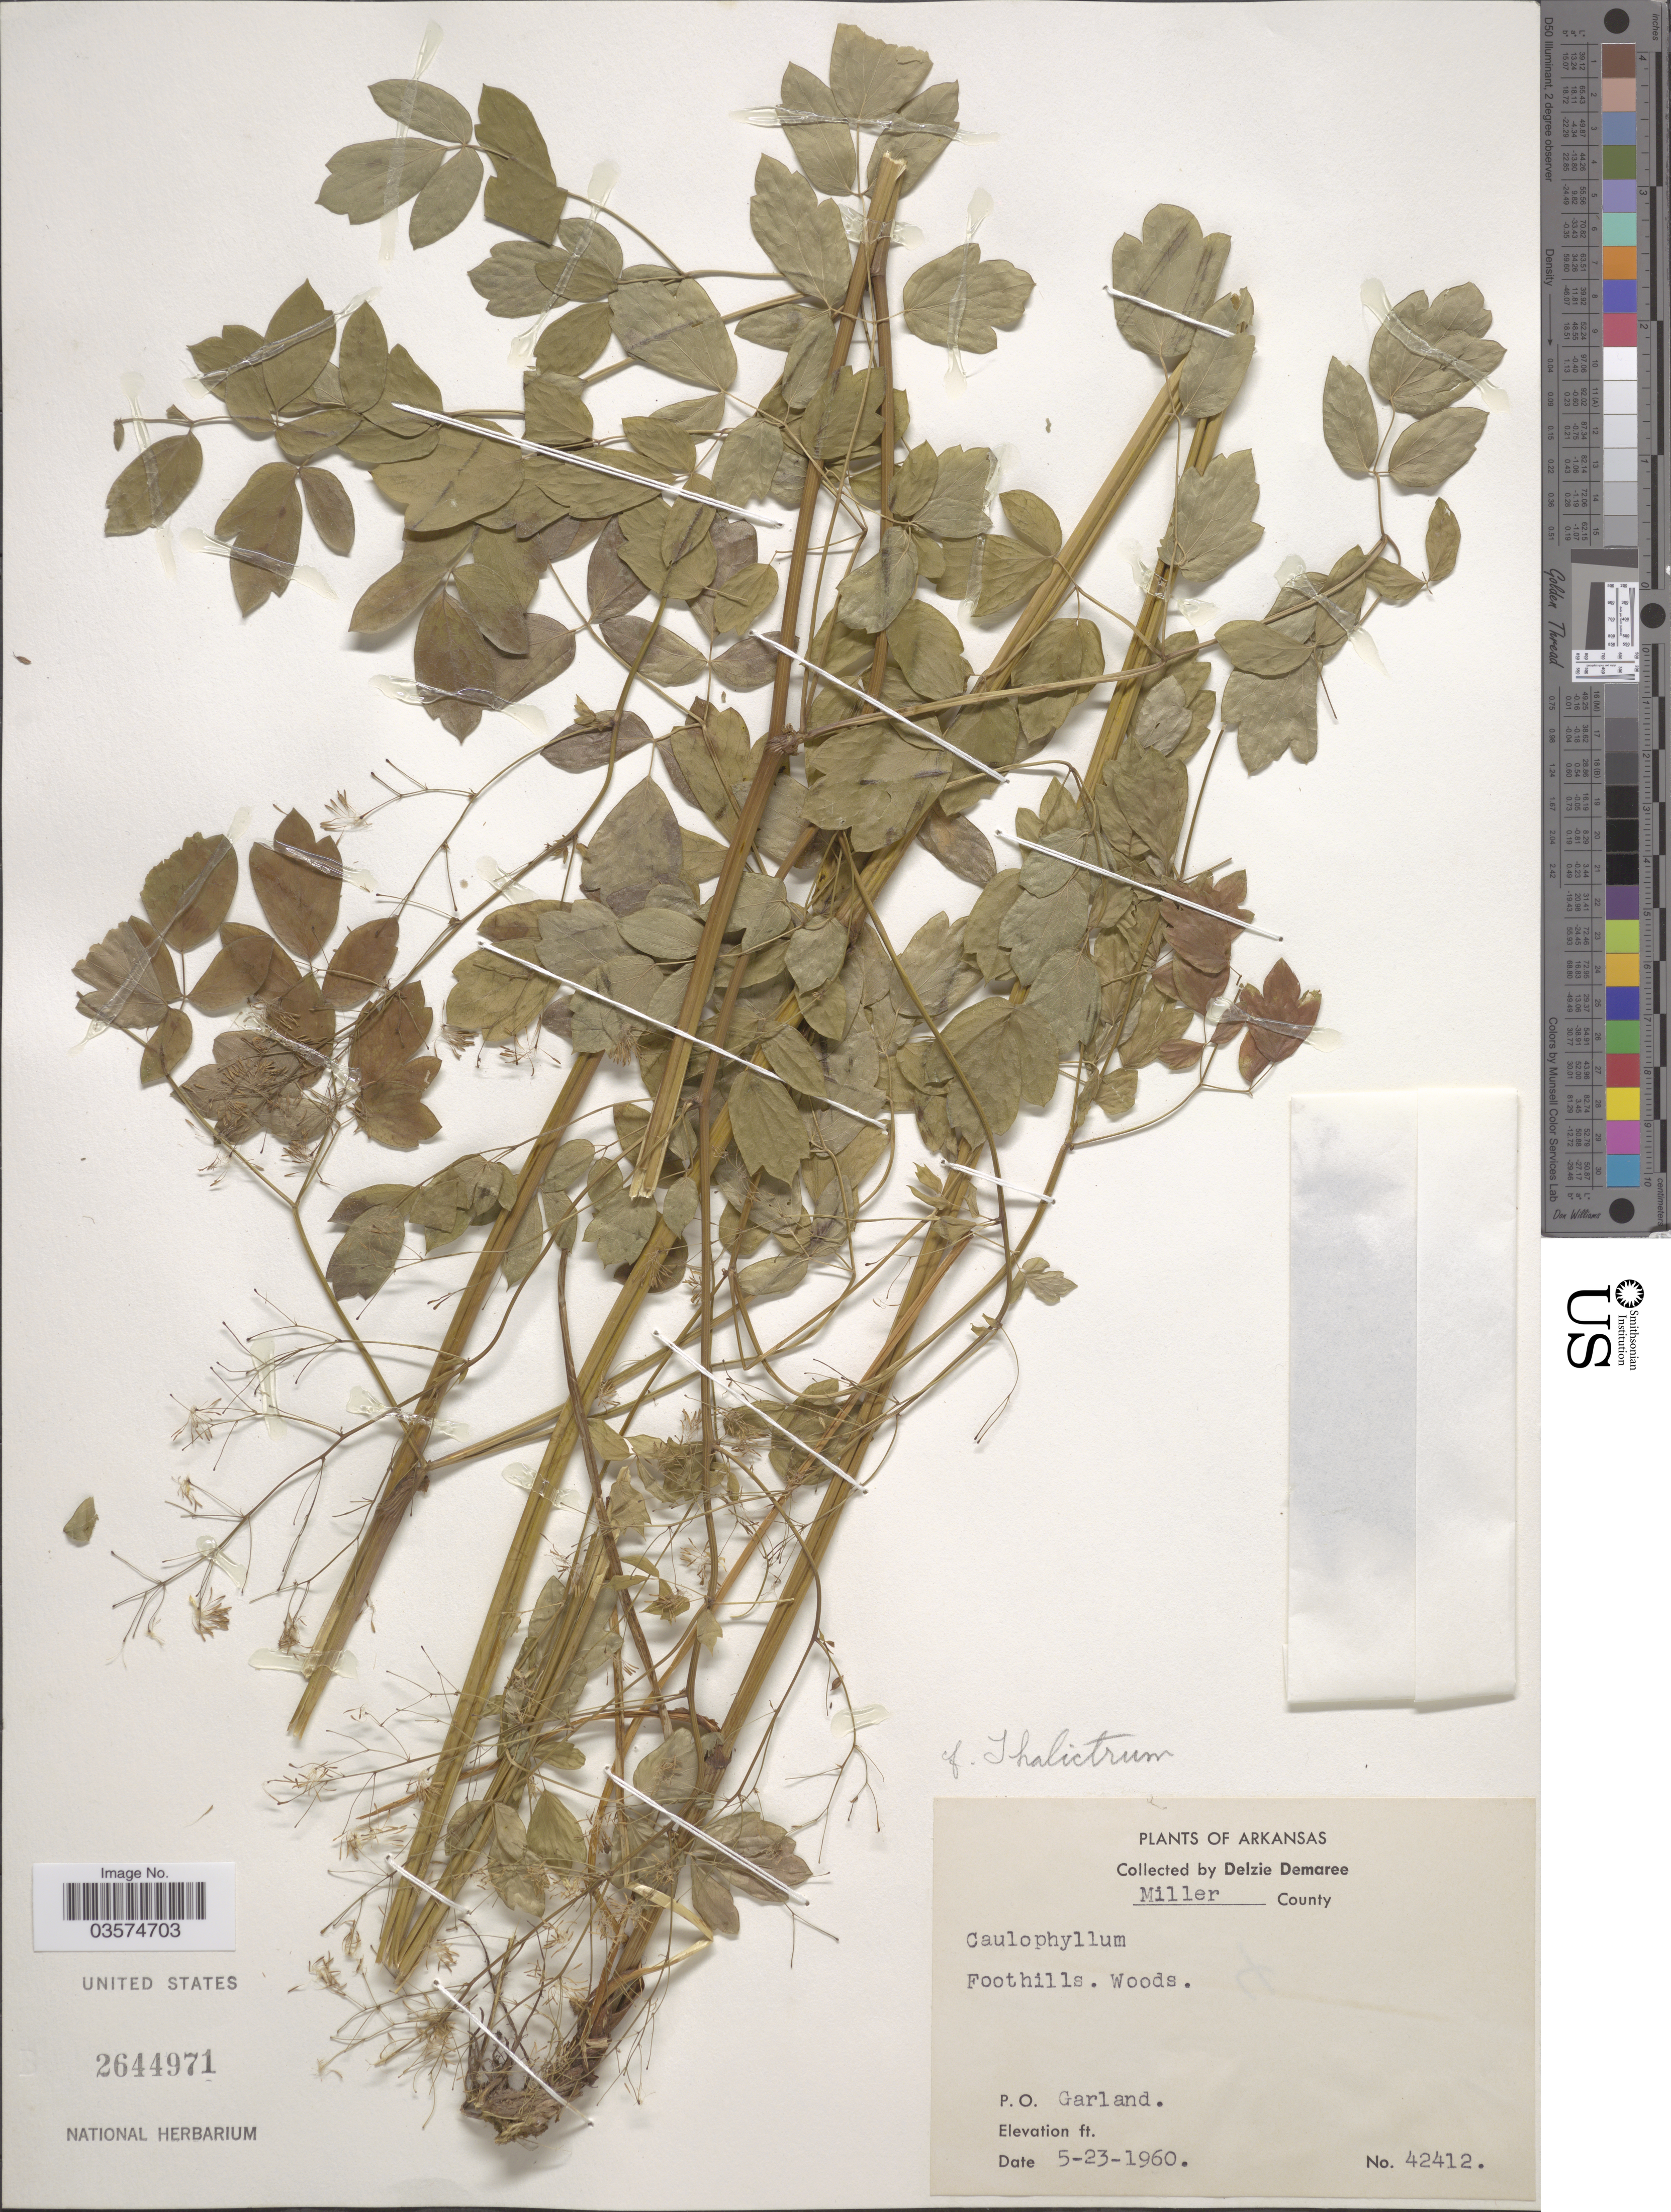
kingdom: Plantae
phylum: Tracheophyta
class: Magnoliopsida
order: Ranunculales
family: Ranunculaceae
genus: Thalictrum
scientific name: Thalictrum sp.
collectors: D. Demaree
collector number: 42412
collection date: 1960-05-23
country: United States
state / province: Arkansas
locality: Foothills. Woods. P.O. Garland. Miller County.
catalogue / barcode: US 2644971